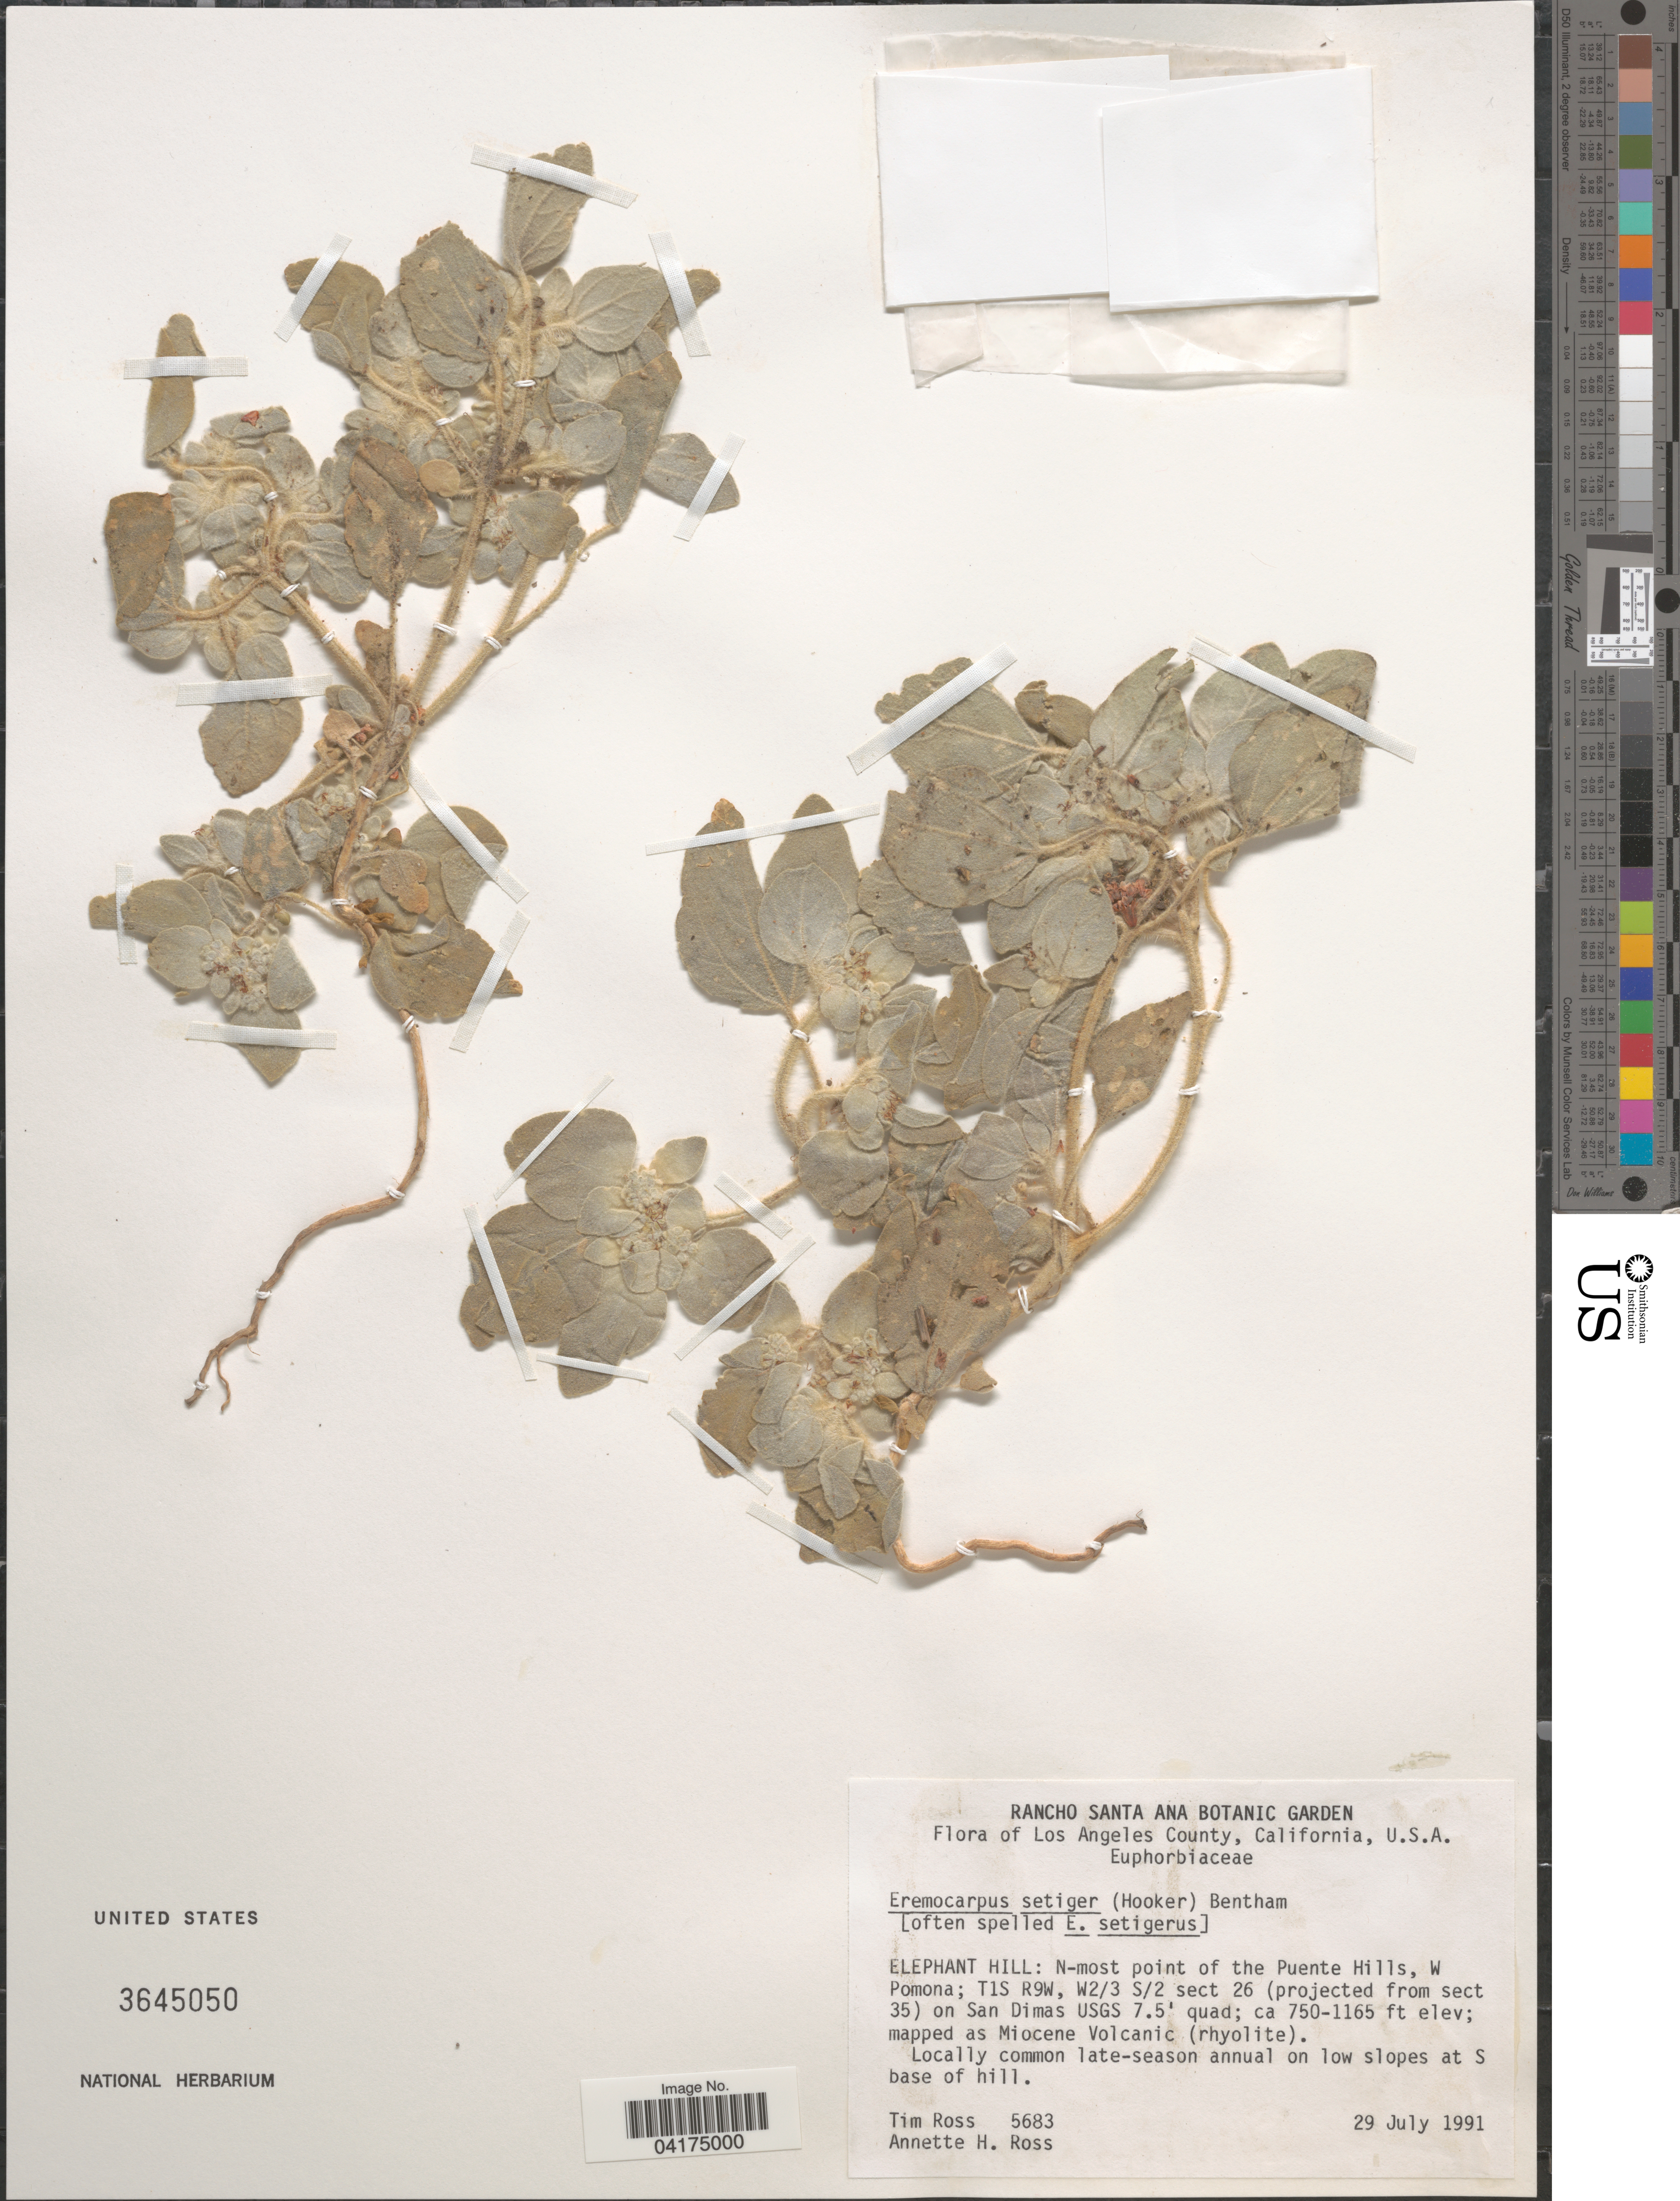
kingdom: Plantae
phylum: Tracheophyta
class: Magnoliopsida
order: Malpighiales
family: Euphorbiaceae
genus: Eremocarpus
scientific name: Eremocarpus setigerus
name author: (Hook.) Benth.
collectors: T. Ross & A. Ross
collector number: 5683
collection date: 1991-07-29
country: United States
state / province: California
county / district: Los Angeles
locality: Los Angeles County. Elephant Hill: N-most point of the Puente Hills, W Pomona; T1S R9W, W2/3 S/2 sect 26 (projected from sect 35) on San Dimas USGS 7.5' quad.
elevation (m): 229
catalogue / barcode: US 3645050